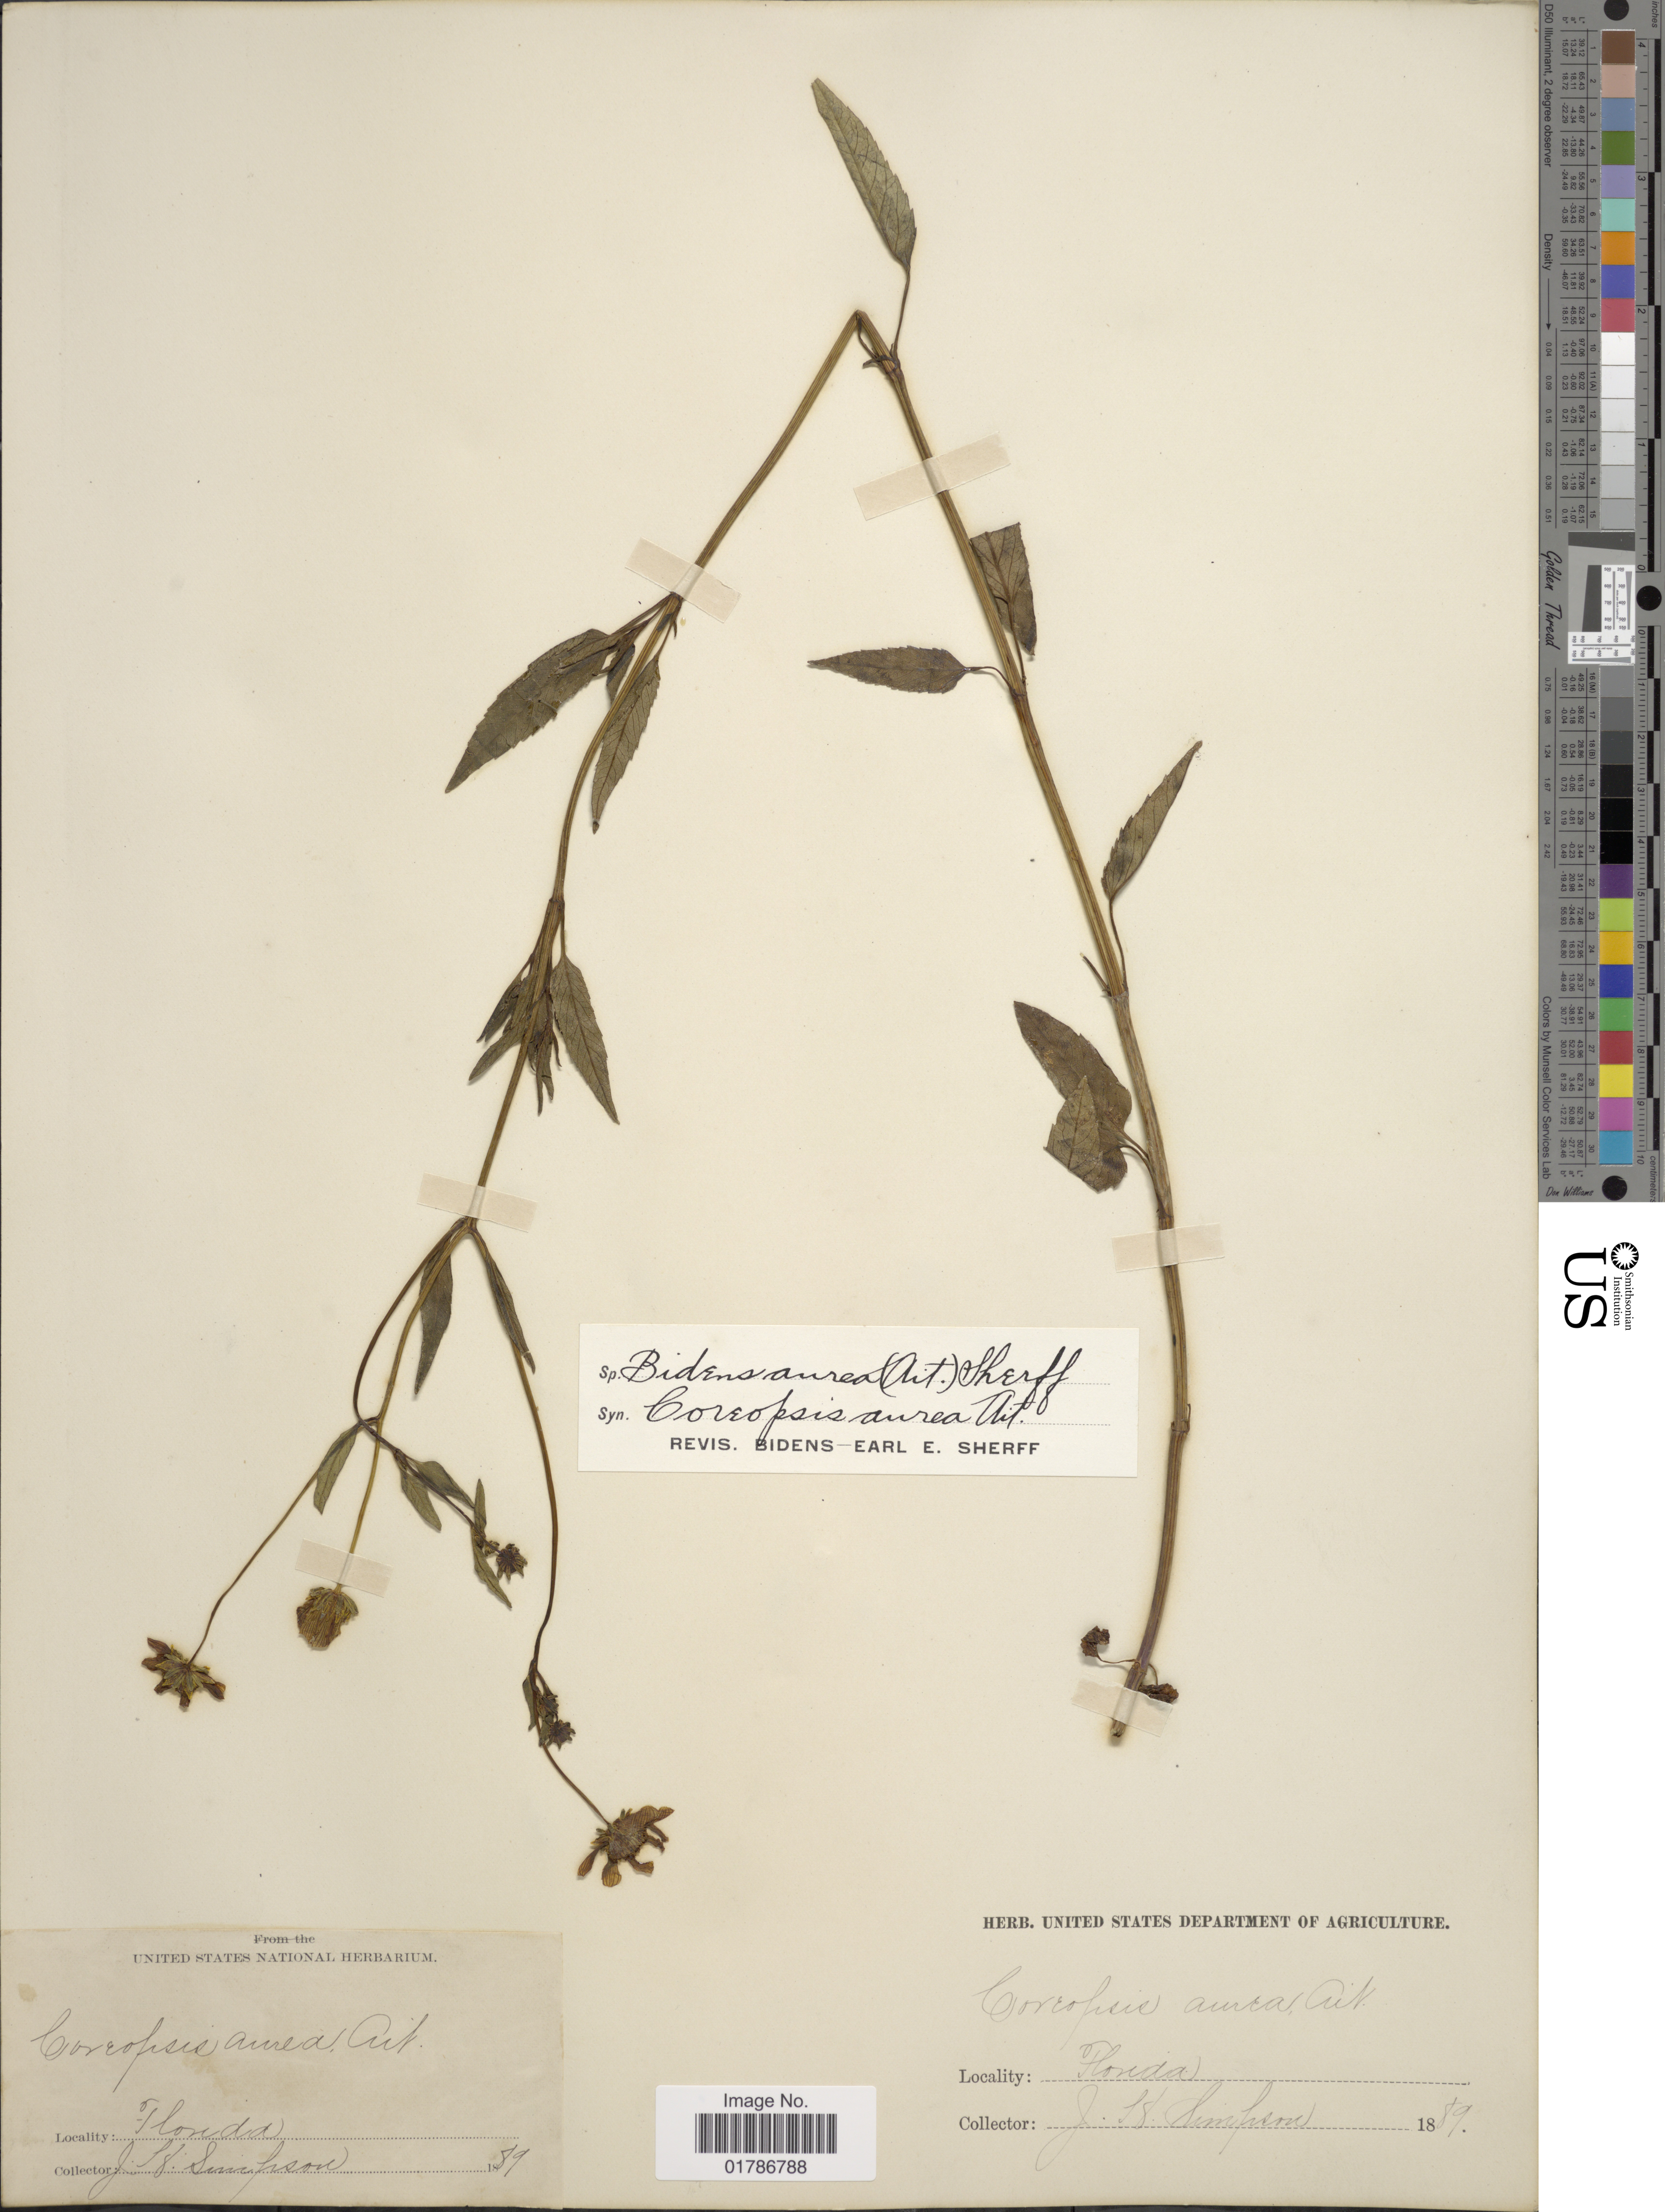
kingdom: Plantae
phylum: Tracheophyta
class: Magnoliopsida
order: Asterales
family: Asteraceae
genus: Bidens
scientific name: Bidens mitis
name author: (Michx.) Sherff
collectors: J. H. Simpson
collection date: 1889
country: United States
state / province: Florida